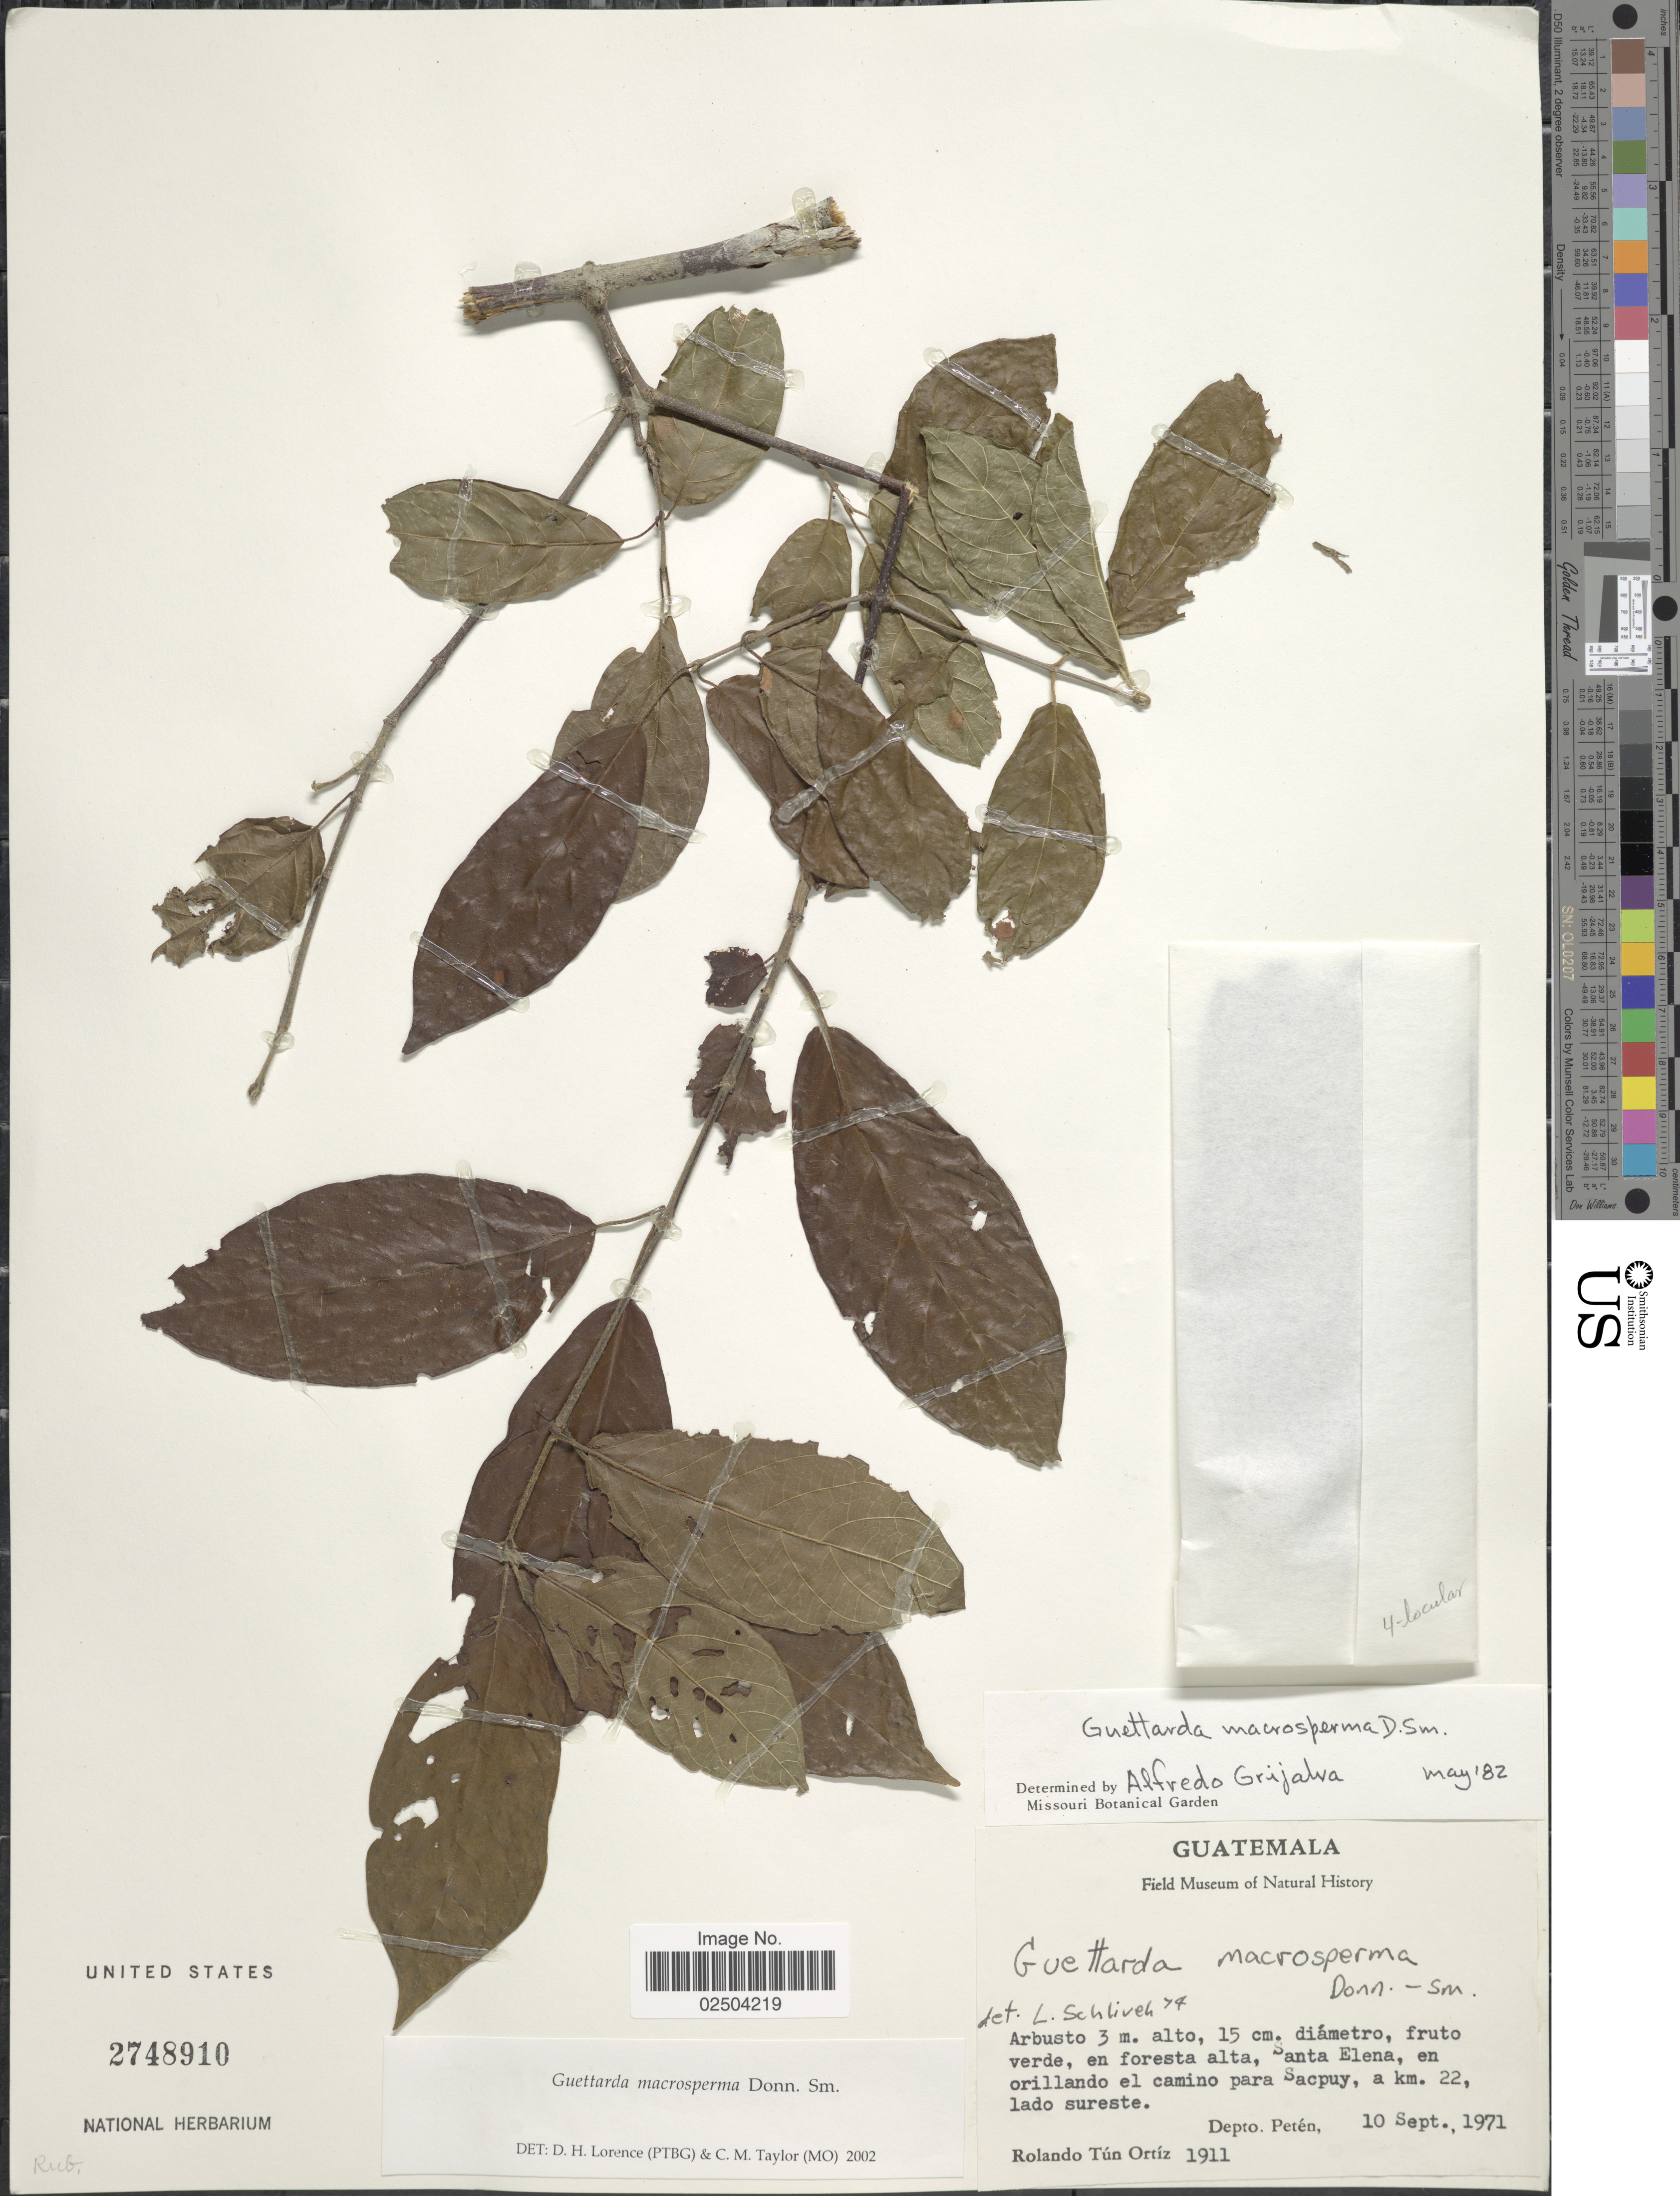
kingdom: Plantae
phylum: Tracheophyta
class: Magnoliopsida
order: Gentianales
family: Rubiaceae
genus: Guettarda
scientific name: Guettarda macrosperma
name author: Donn. Sm.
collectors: R. T. Ortíz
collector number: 1911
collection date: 1971-09-10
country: Guatemala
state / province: El Petén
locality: Santa Elena, en orillando el camino para Sacpuy, a km. 22, lado sureste. Depto. Peten.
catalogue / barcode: US 2748910